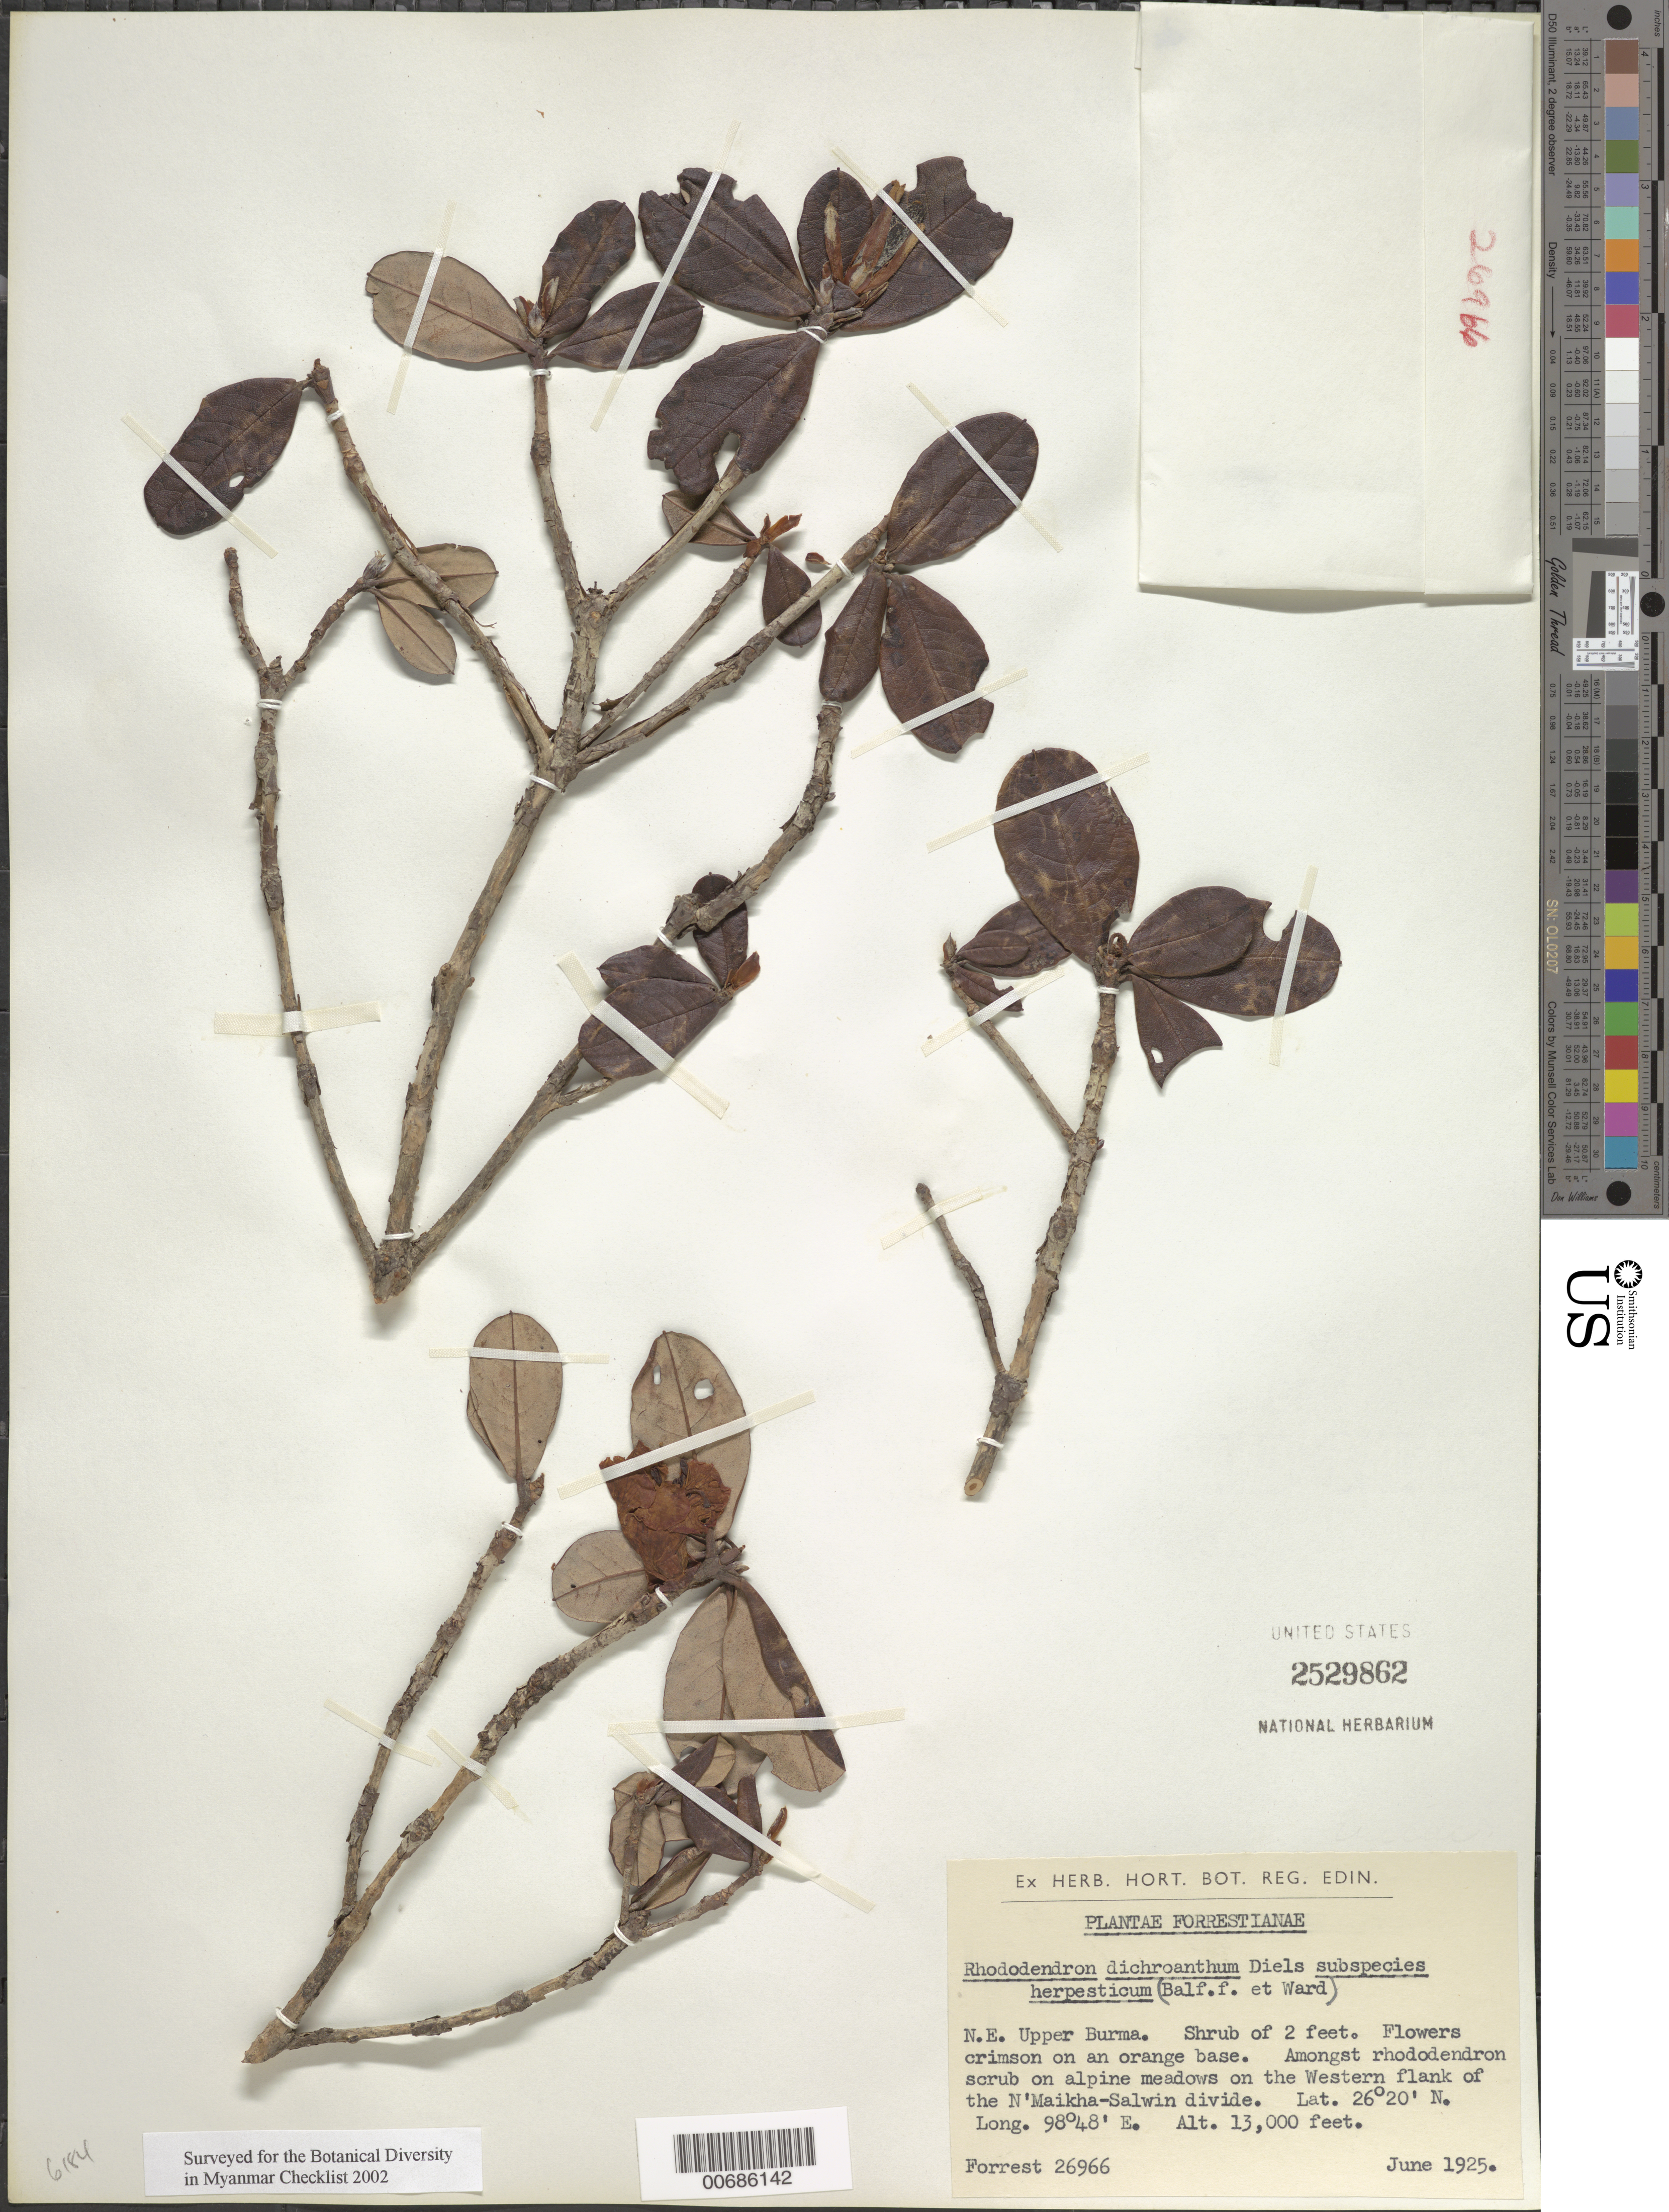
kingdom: Plantae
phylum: Tracheophyta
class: Magnoliopsida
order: Ericales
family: Ericaceae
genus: Rhododendron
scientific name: Rhododendron dichroanthum subsp. herpesticum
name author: (Balf. f. & Kingdon-Ward) Cowan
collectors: G. Forrest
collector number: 26966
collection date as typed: Jun 1925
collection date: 1925-06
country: Myanmar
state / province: Kachin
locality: N'Maikha-Salwin Divide, W flank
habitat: Alpine meadows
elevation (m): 3962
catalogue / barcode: US 2529862